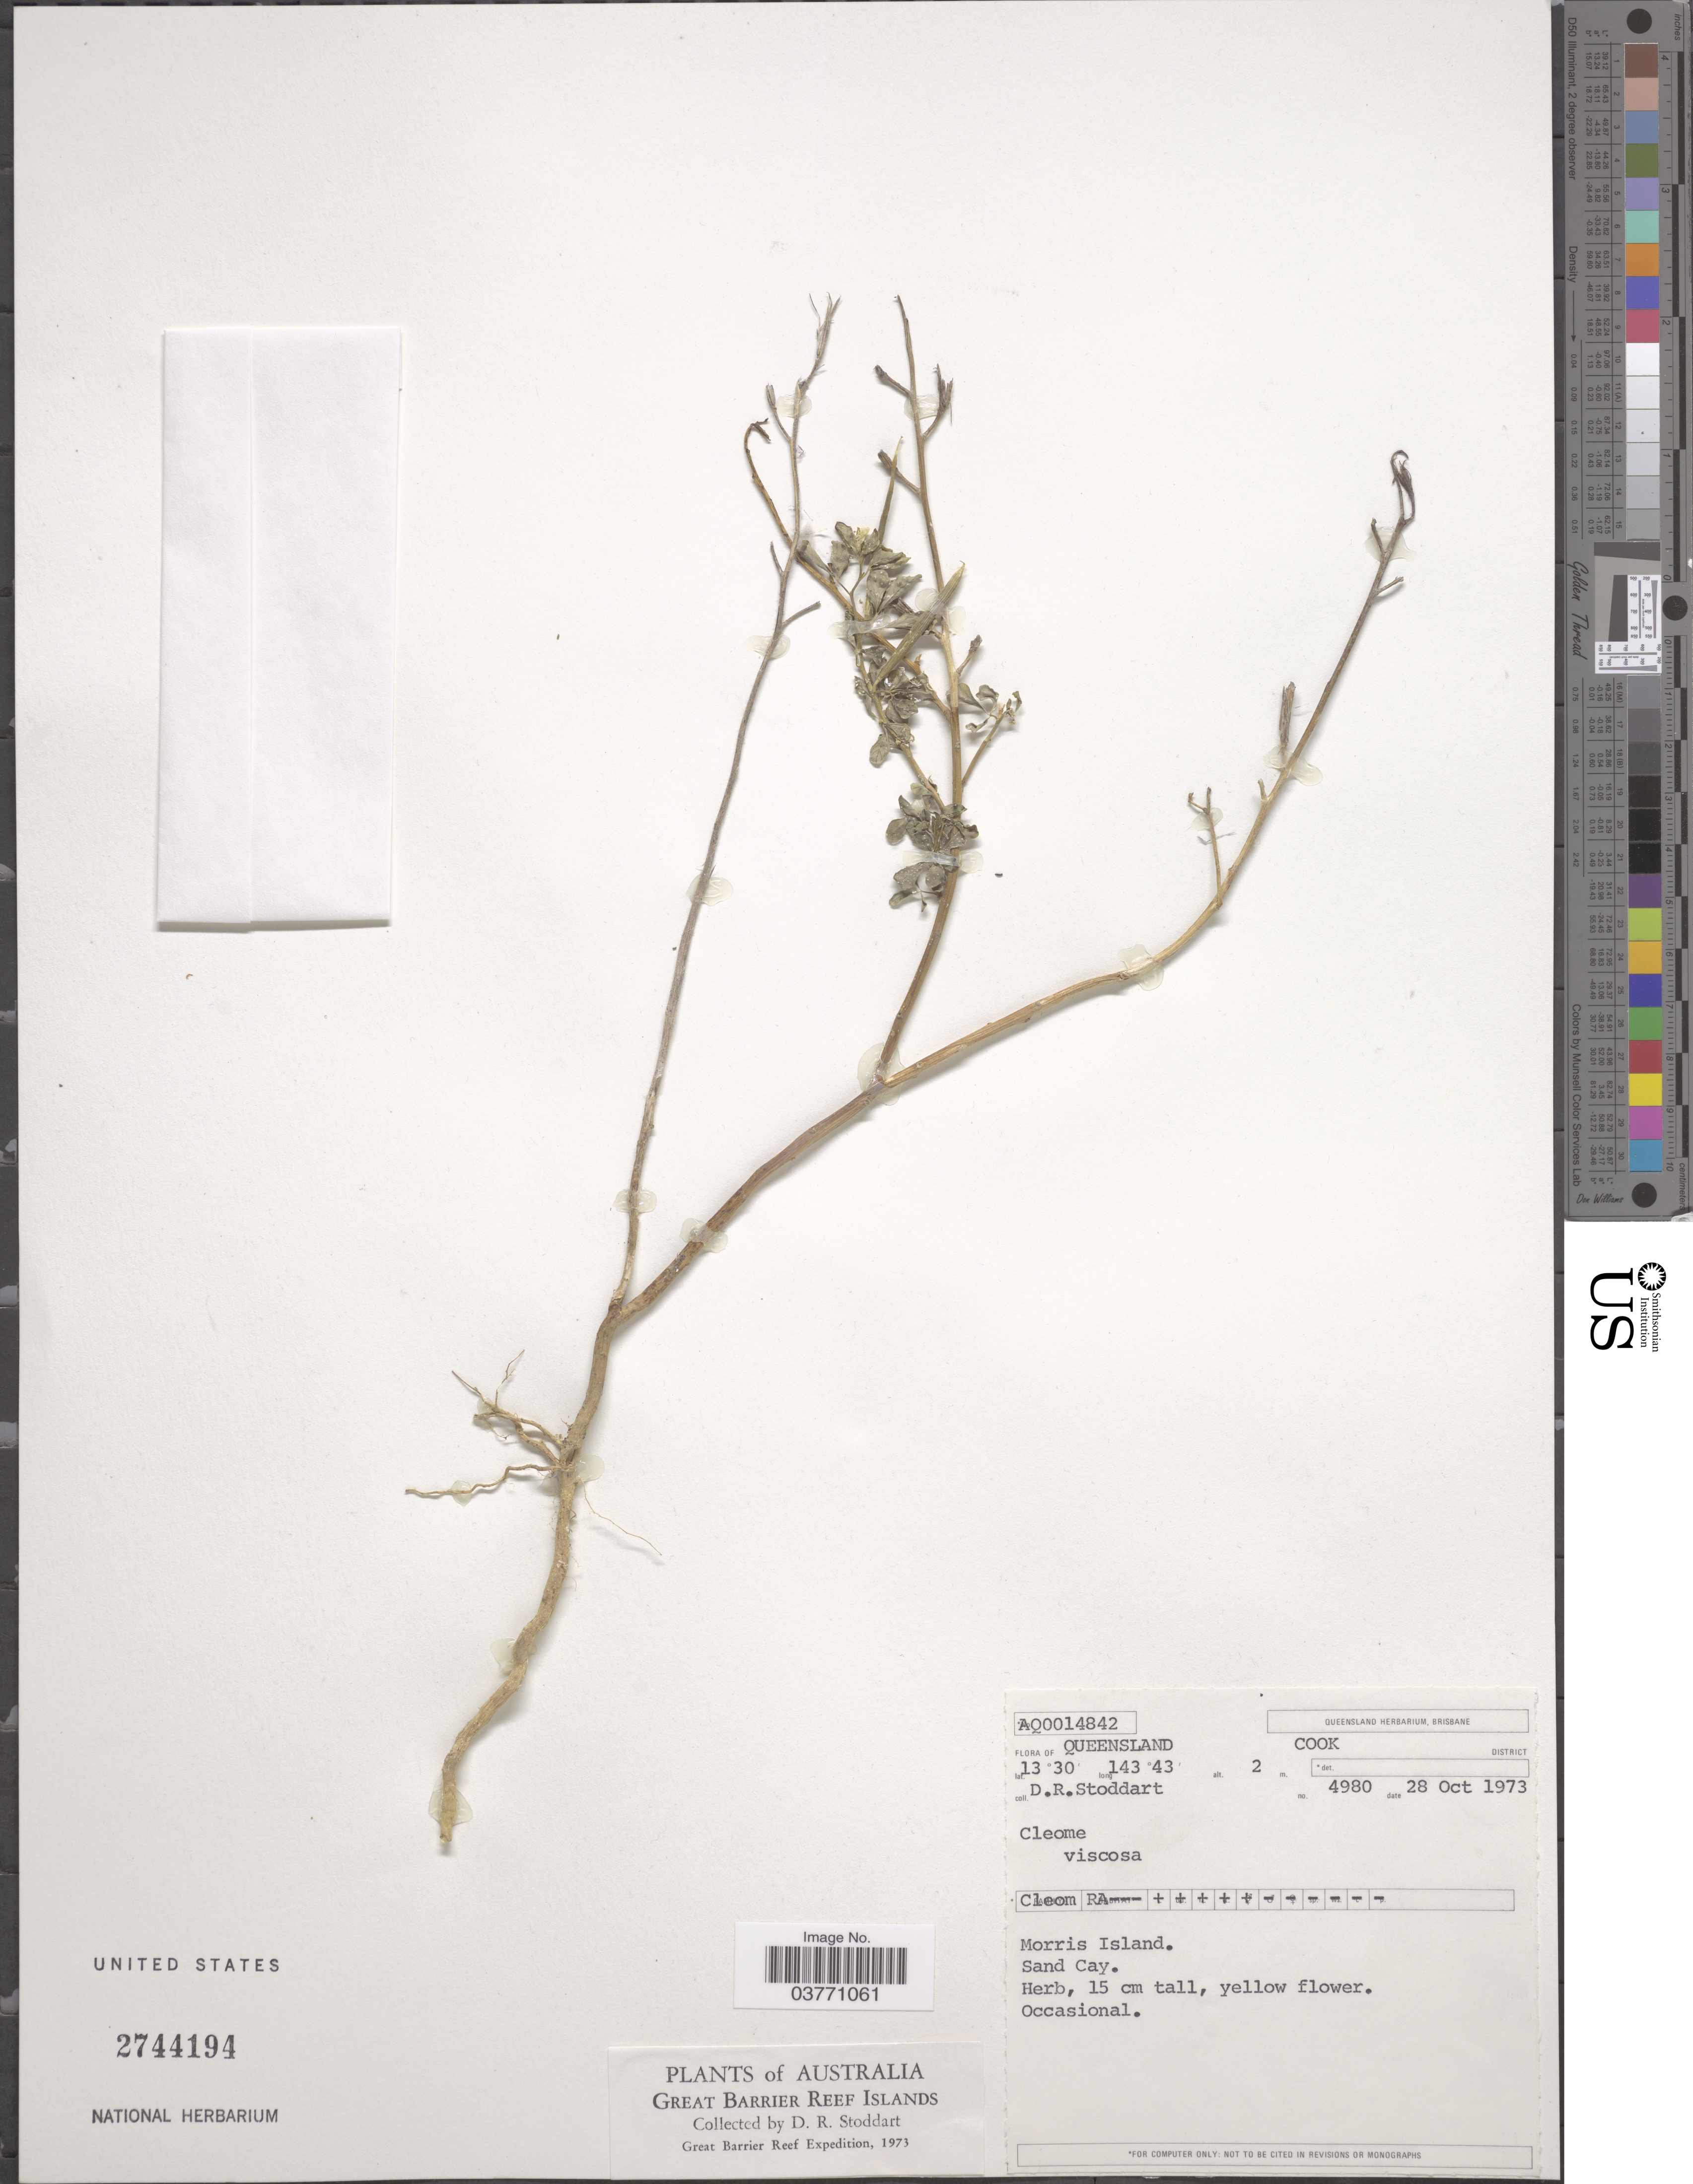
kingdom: Plantae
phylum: Tracheophyta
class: Magnoliopsida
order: Brassicales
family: Cleomaceae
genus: Arivela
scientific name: Arivela viscosa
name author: (L.) Raf.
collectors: D. R. Stoddart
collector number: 4980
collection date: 1973-10-28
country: Australia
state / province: Queensland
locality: Great Barrier Reef Islands. Cook District. Morris Island.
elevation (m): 2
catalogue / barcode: US 2744194